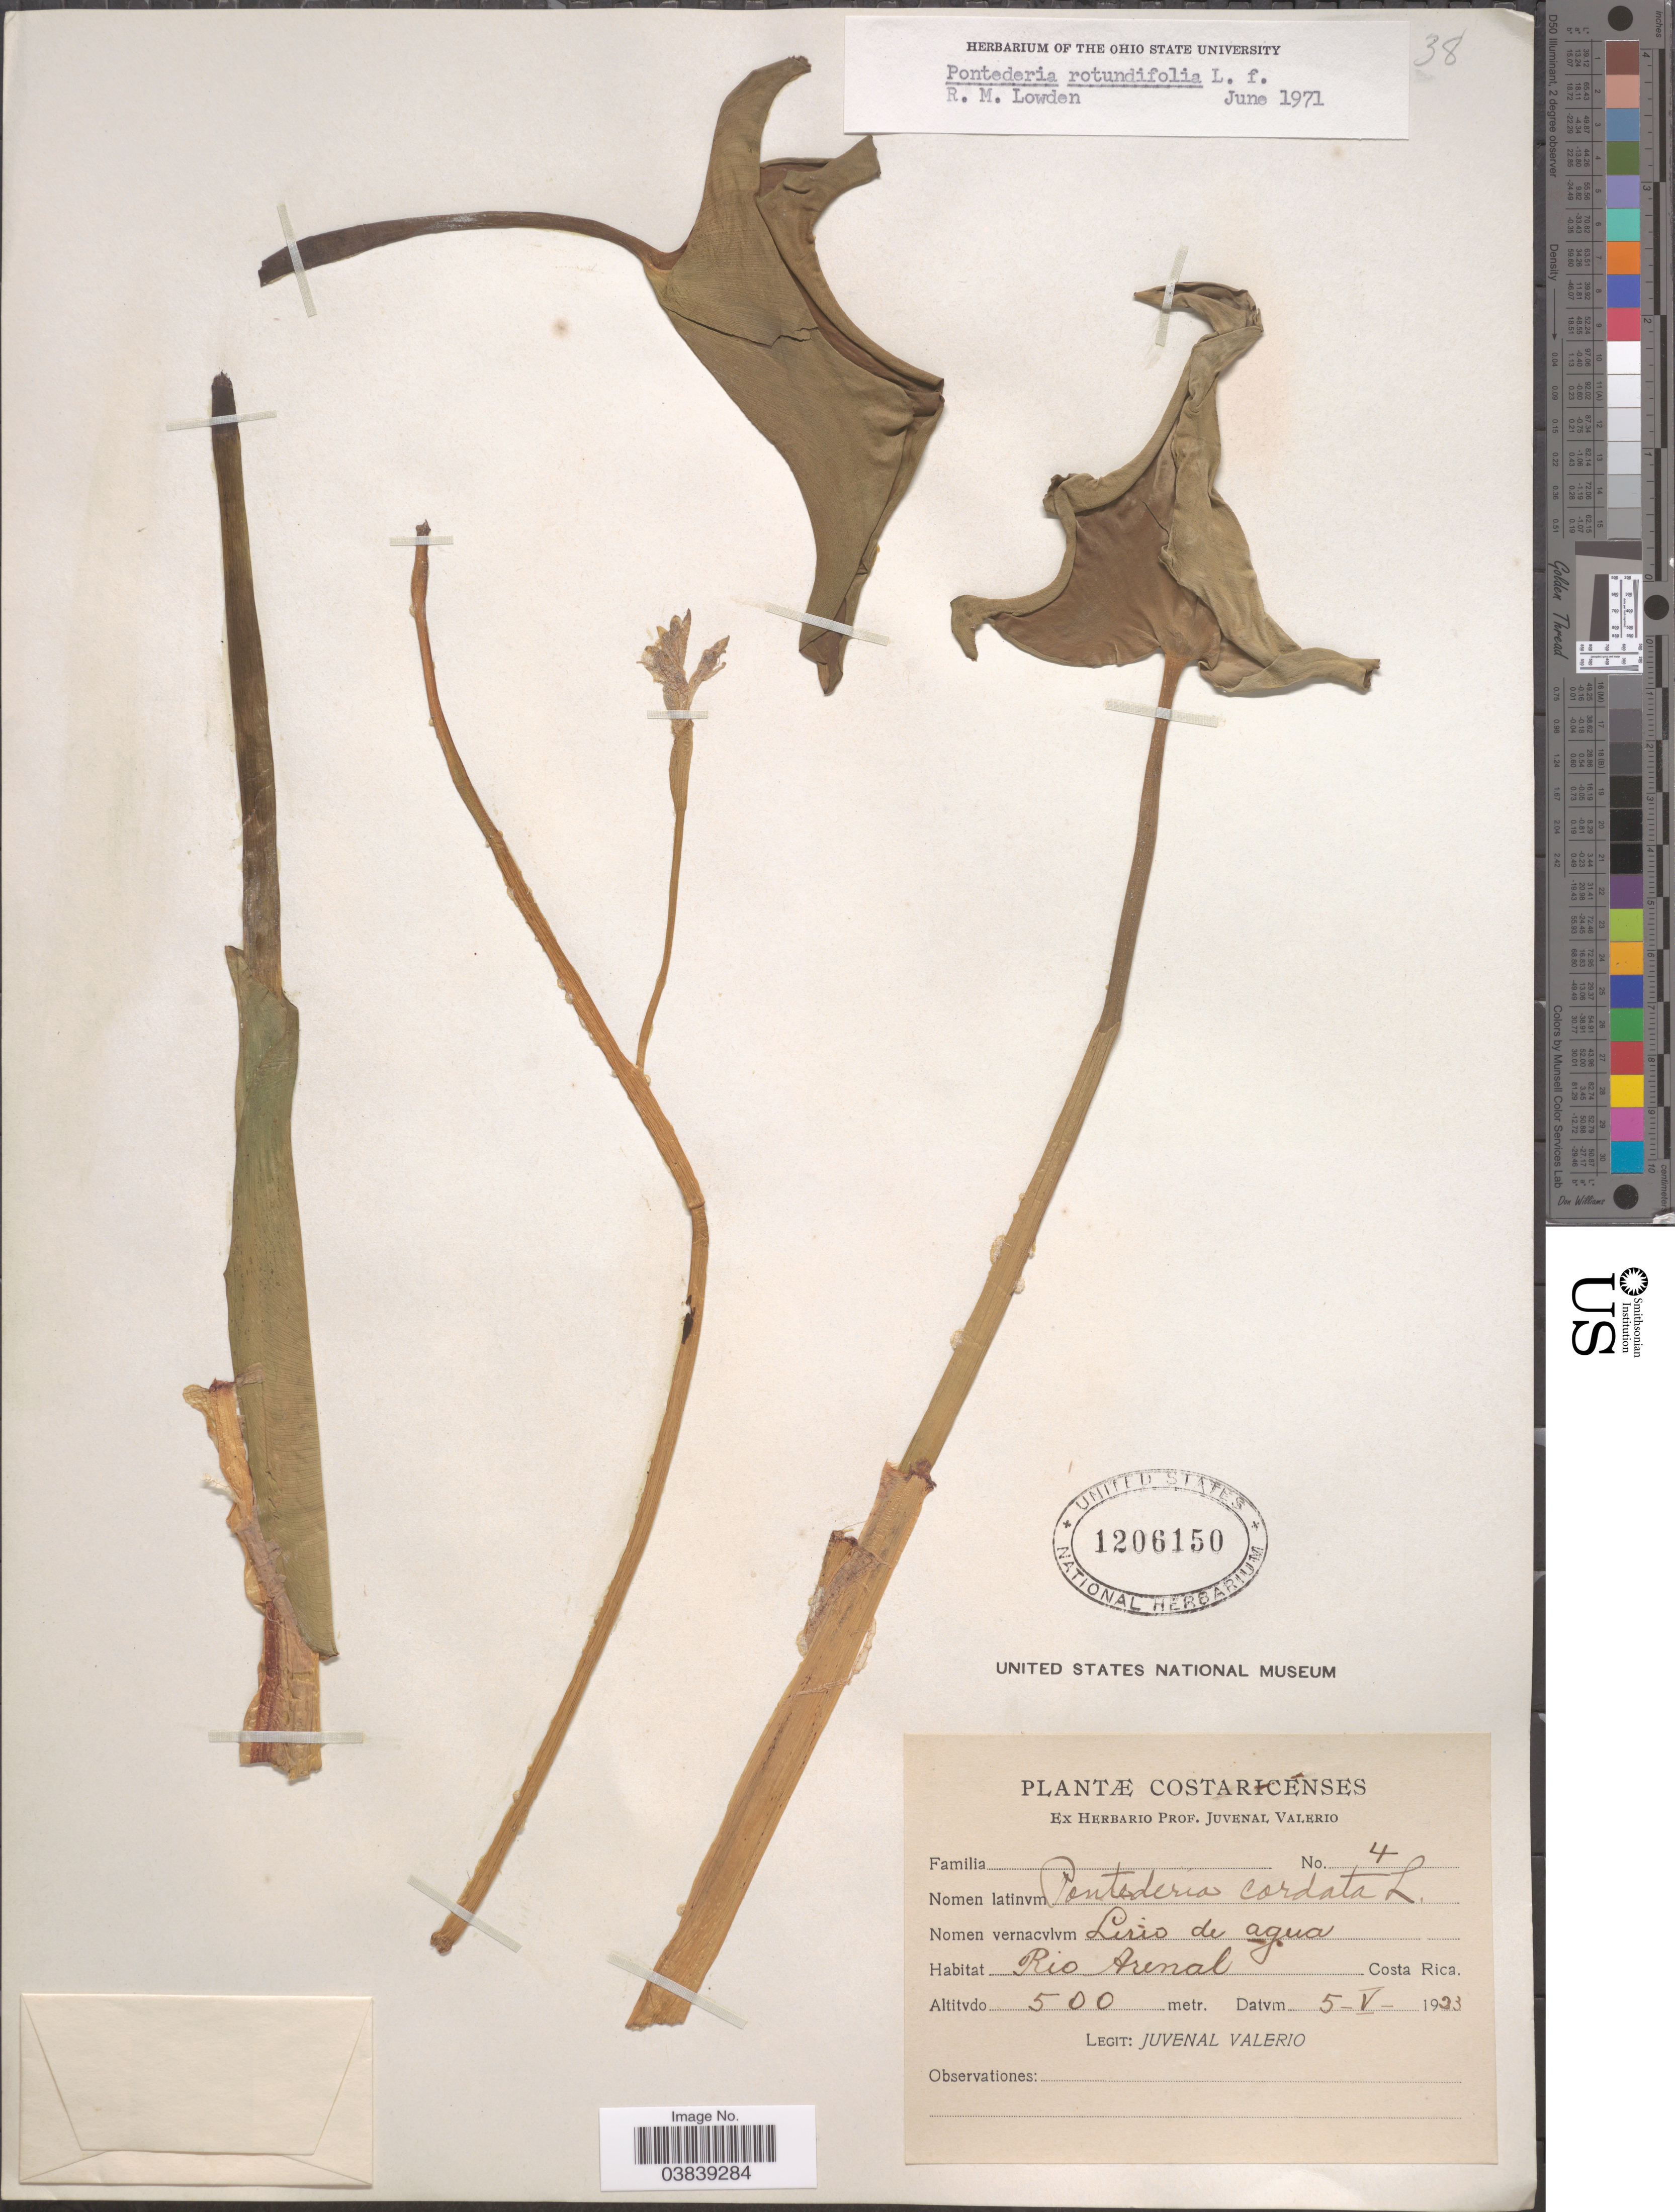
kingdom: Plantae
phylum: Tracheophyta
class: Liliopsida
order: Commelinales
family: Pontederiaceae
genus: Pontederia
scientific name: Pontederia rotundifolia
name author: L. f.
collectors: J. Valerio R.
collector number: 4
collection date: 1923-05-05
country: Costa Rica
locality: Rio Arenal.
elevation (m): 500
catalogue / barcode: US 1206150